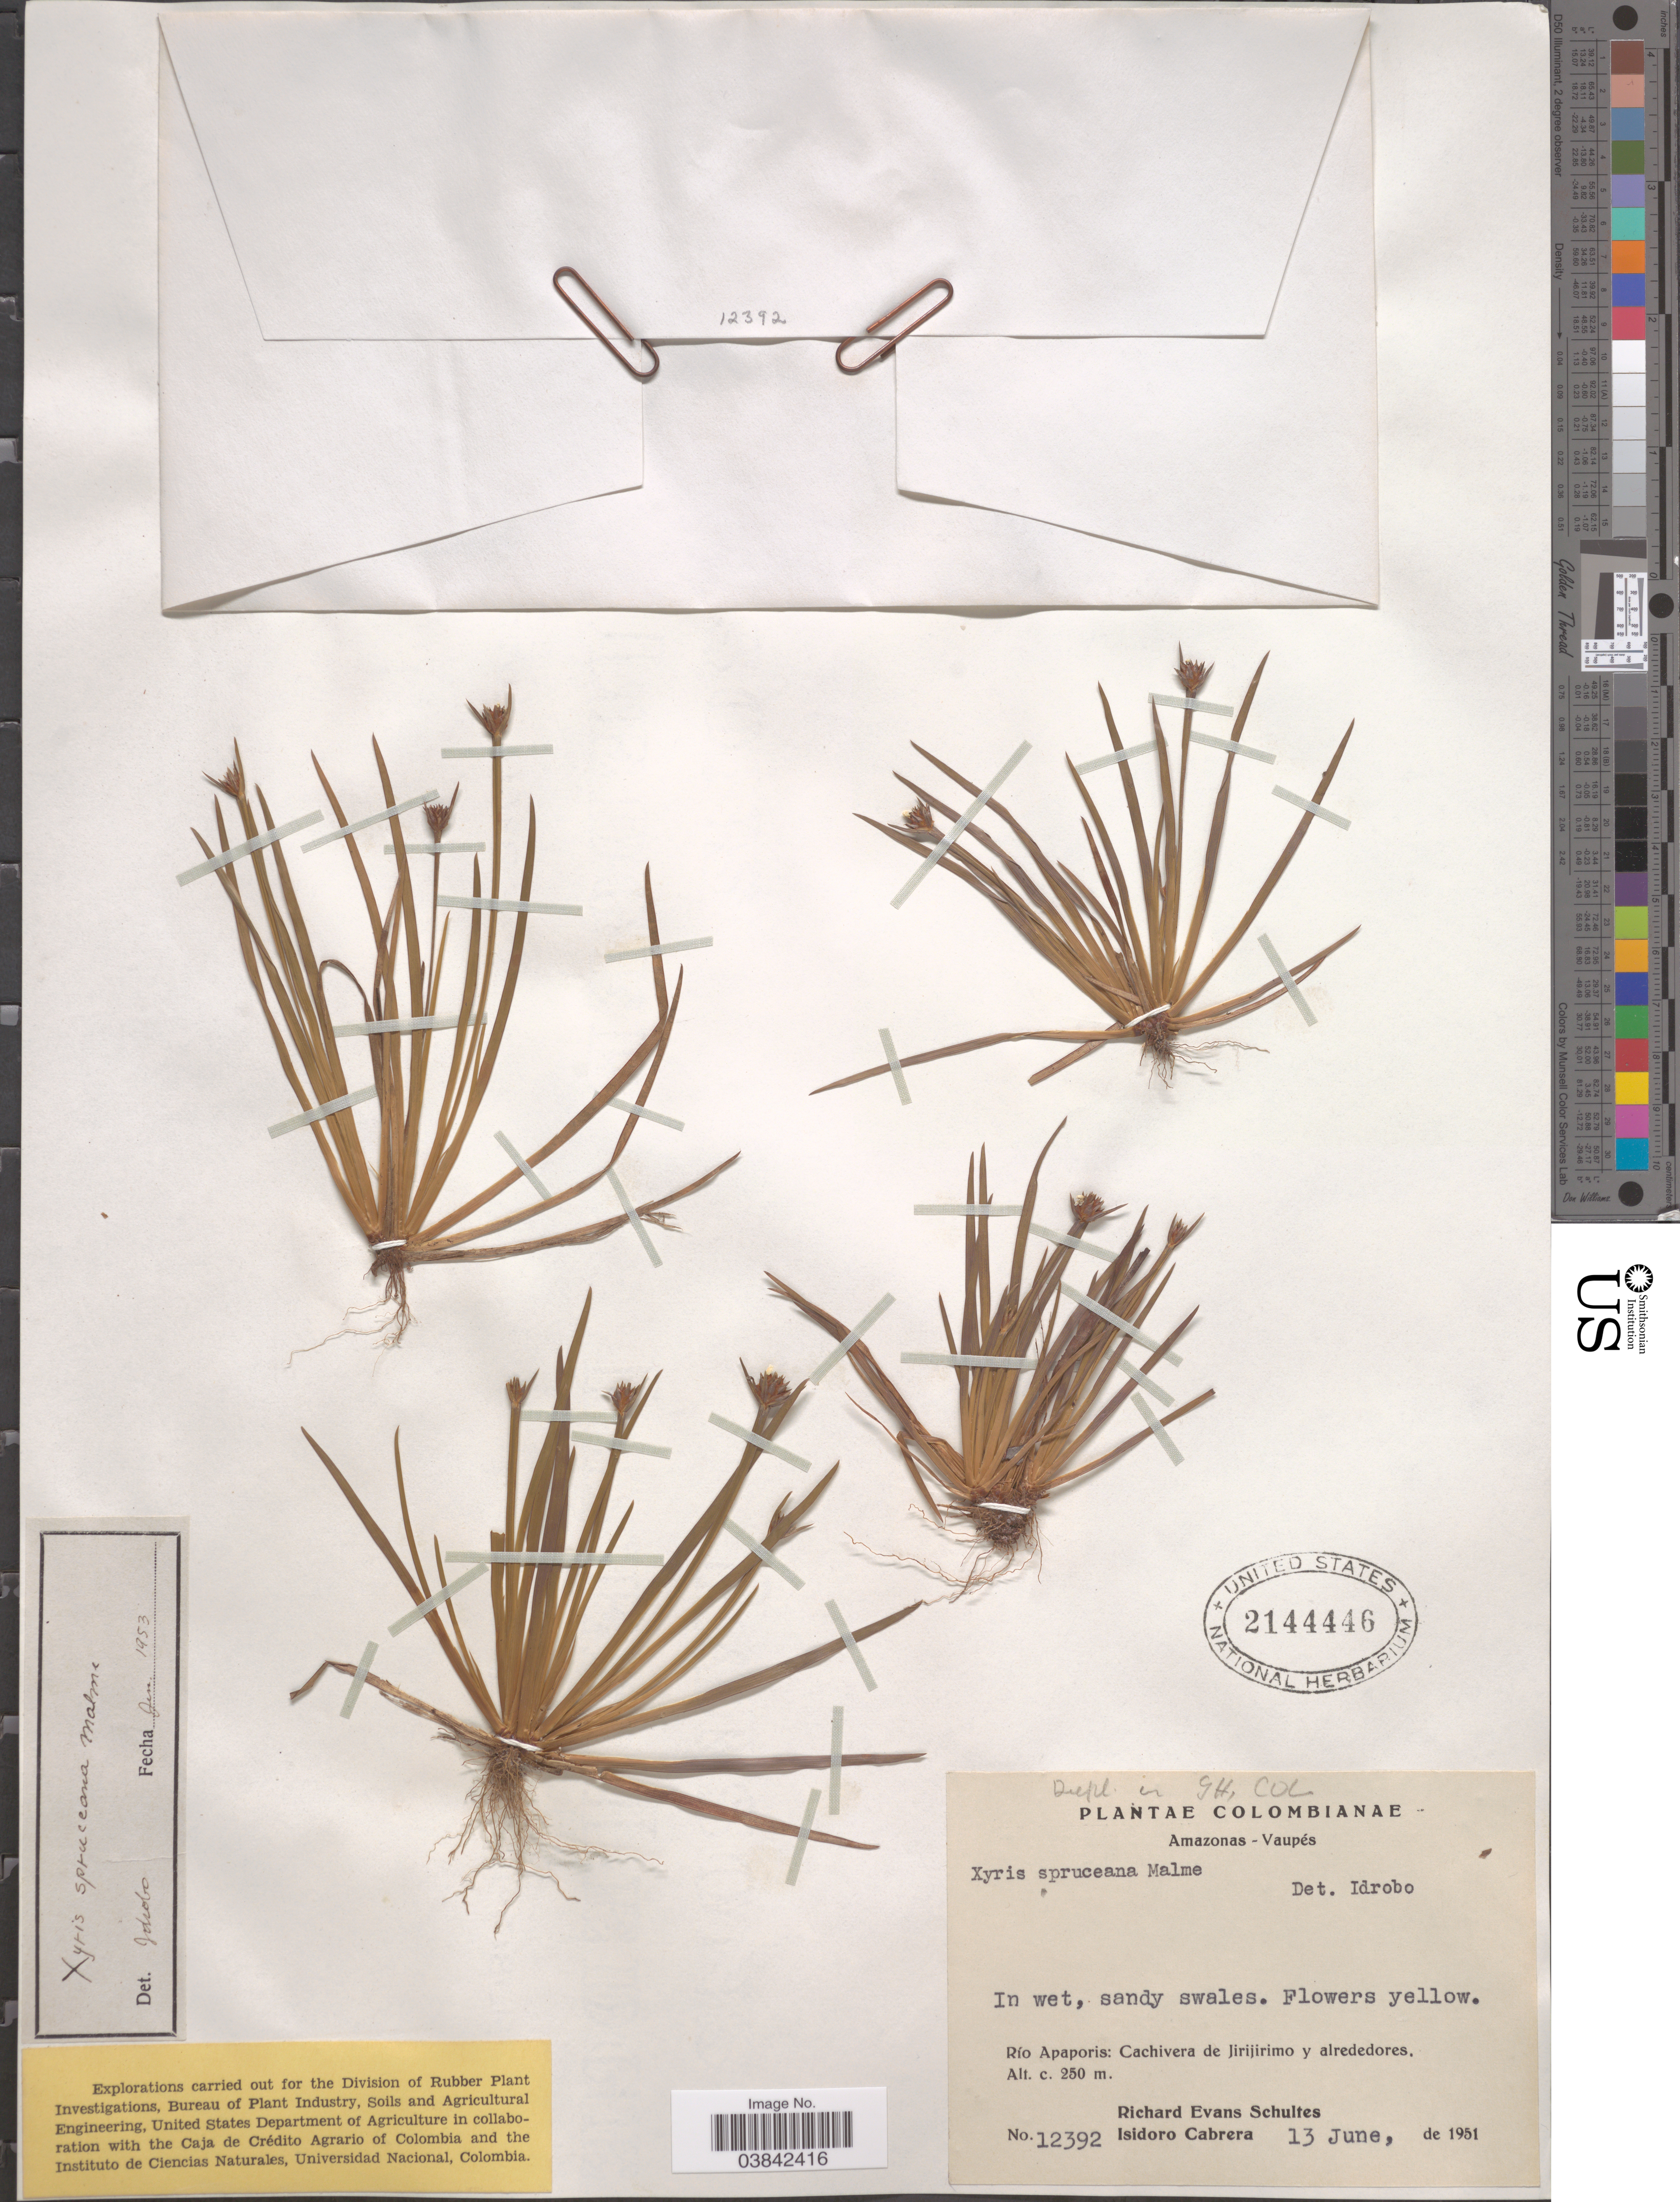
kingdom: Plantae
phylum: Tracheophyta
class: Liliopsida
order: Poales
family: Xyridaceae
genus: Xyris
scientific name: Xyris spruceana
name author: Malme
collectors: R. E. Schultes & I. Cabrera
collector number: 12392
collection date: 1951-06-13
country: Colombia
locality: Amazonas - Vaupés. Río Apaporis: Cachivera de Jirijirimo y alrededores.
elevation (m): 250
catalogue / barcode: US 2144446